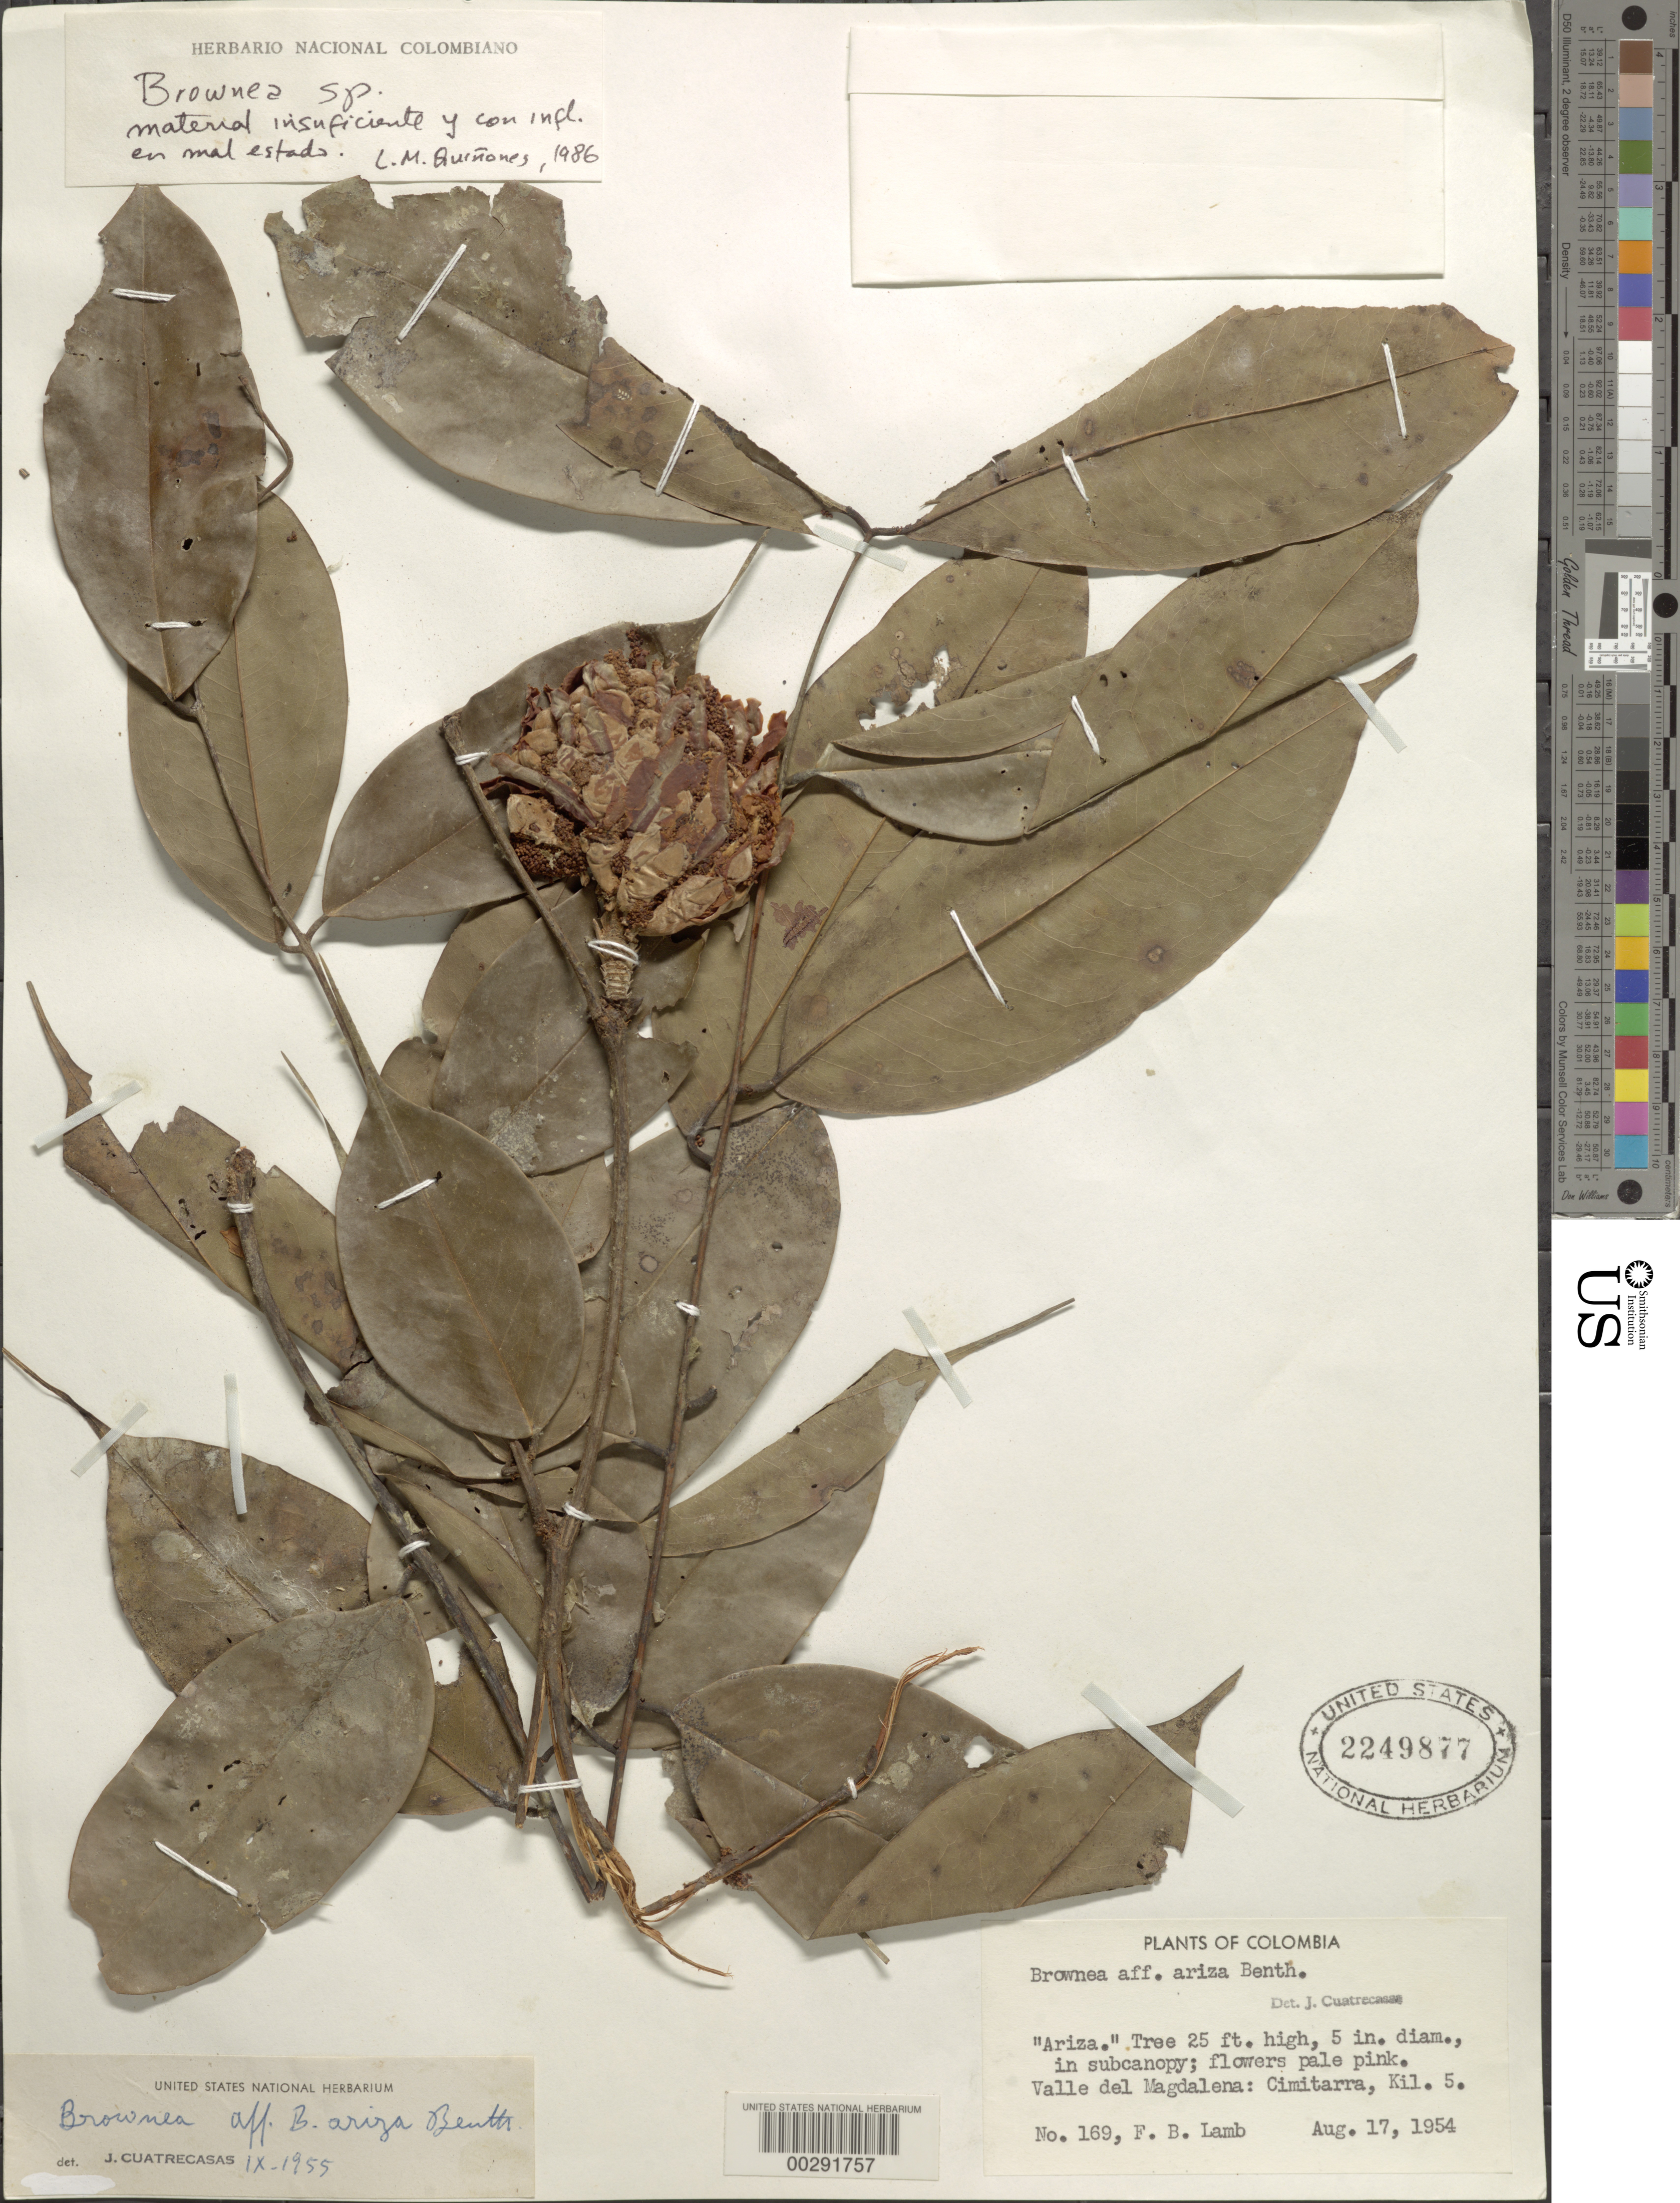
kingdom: Plantae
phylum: Tracheophyta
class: Magnoliopsida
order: Fabales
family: Fabaceae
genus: Brownea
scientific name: Brownea sp.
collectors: F. B. Lamb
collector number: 169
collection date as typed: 17 Aug 1954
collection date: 1954-08-17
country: Colombia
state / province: Santander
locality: Magdalena Valley, Cimitarra, kil. 5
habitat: Subcanopy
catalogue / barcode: US 2249877